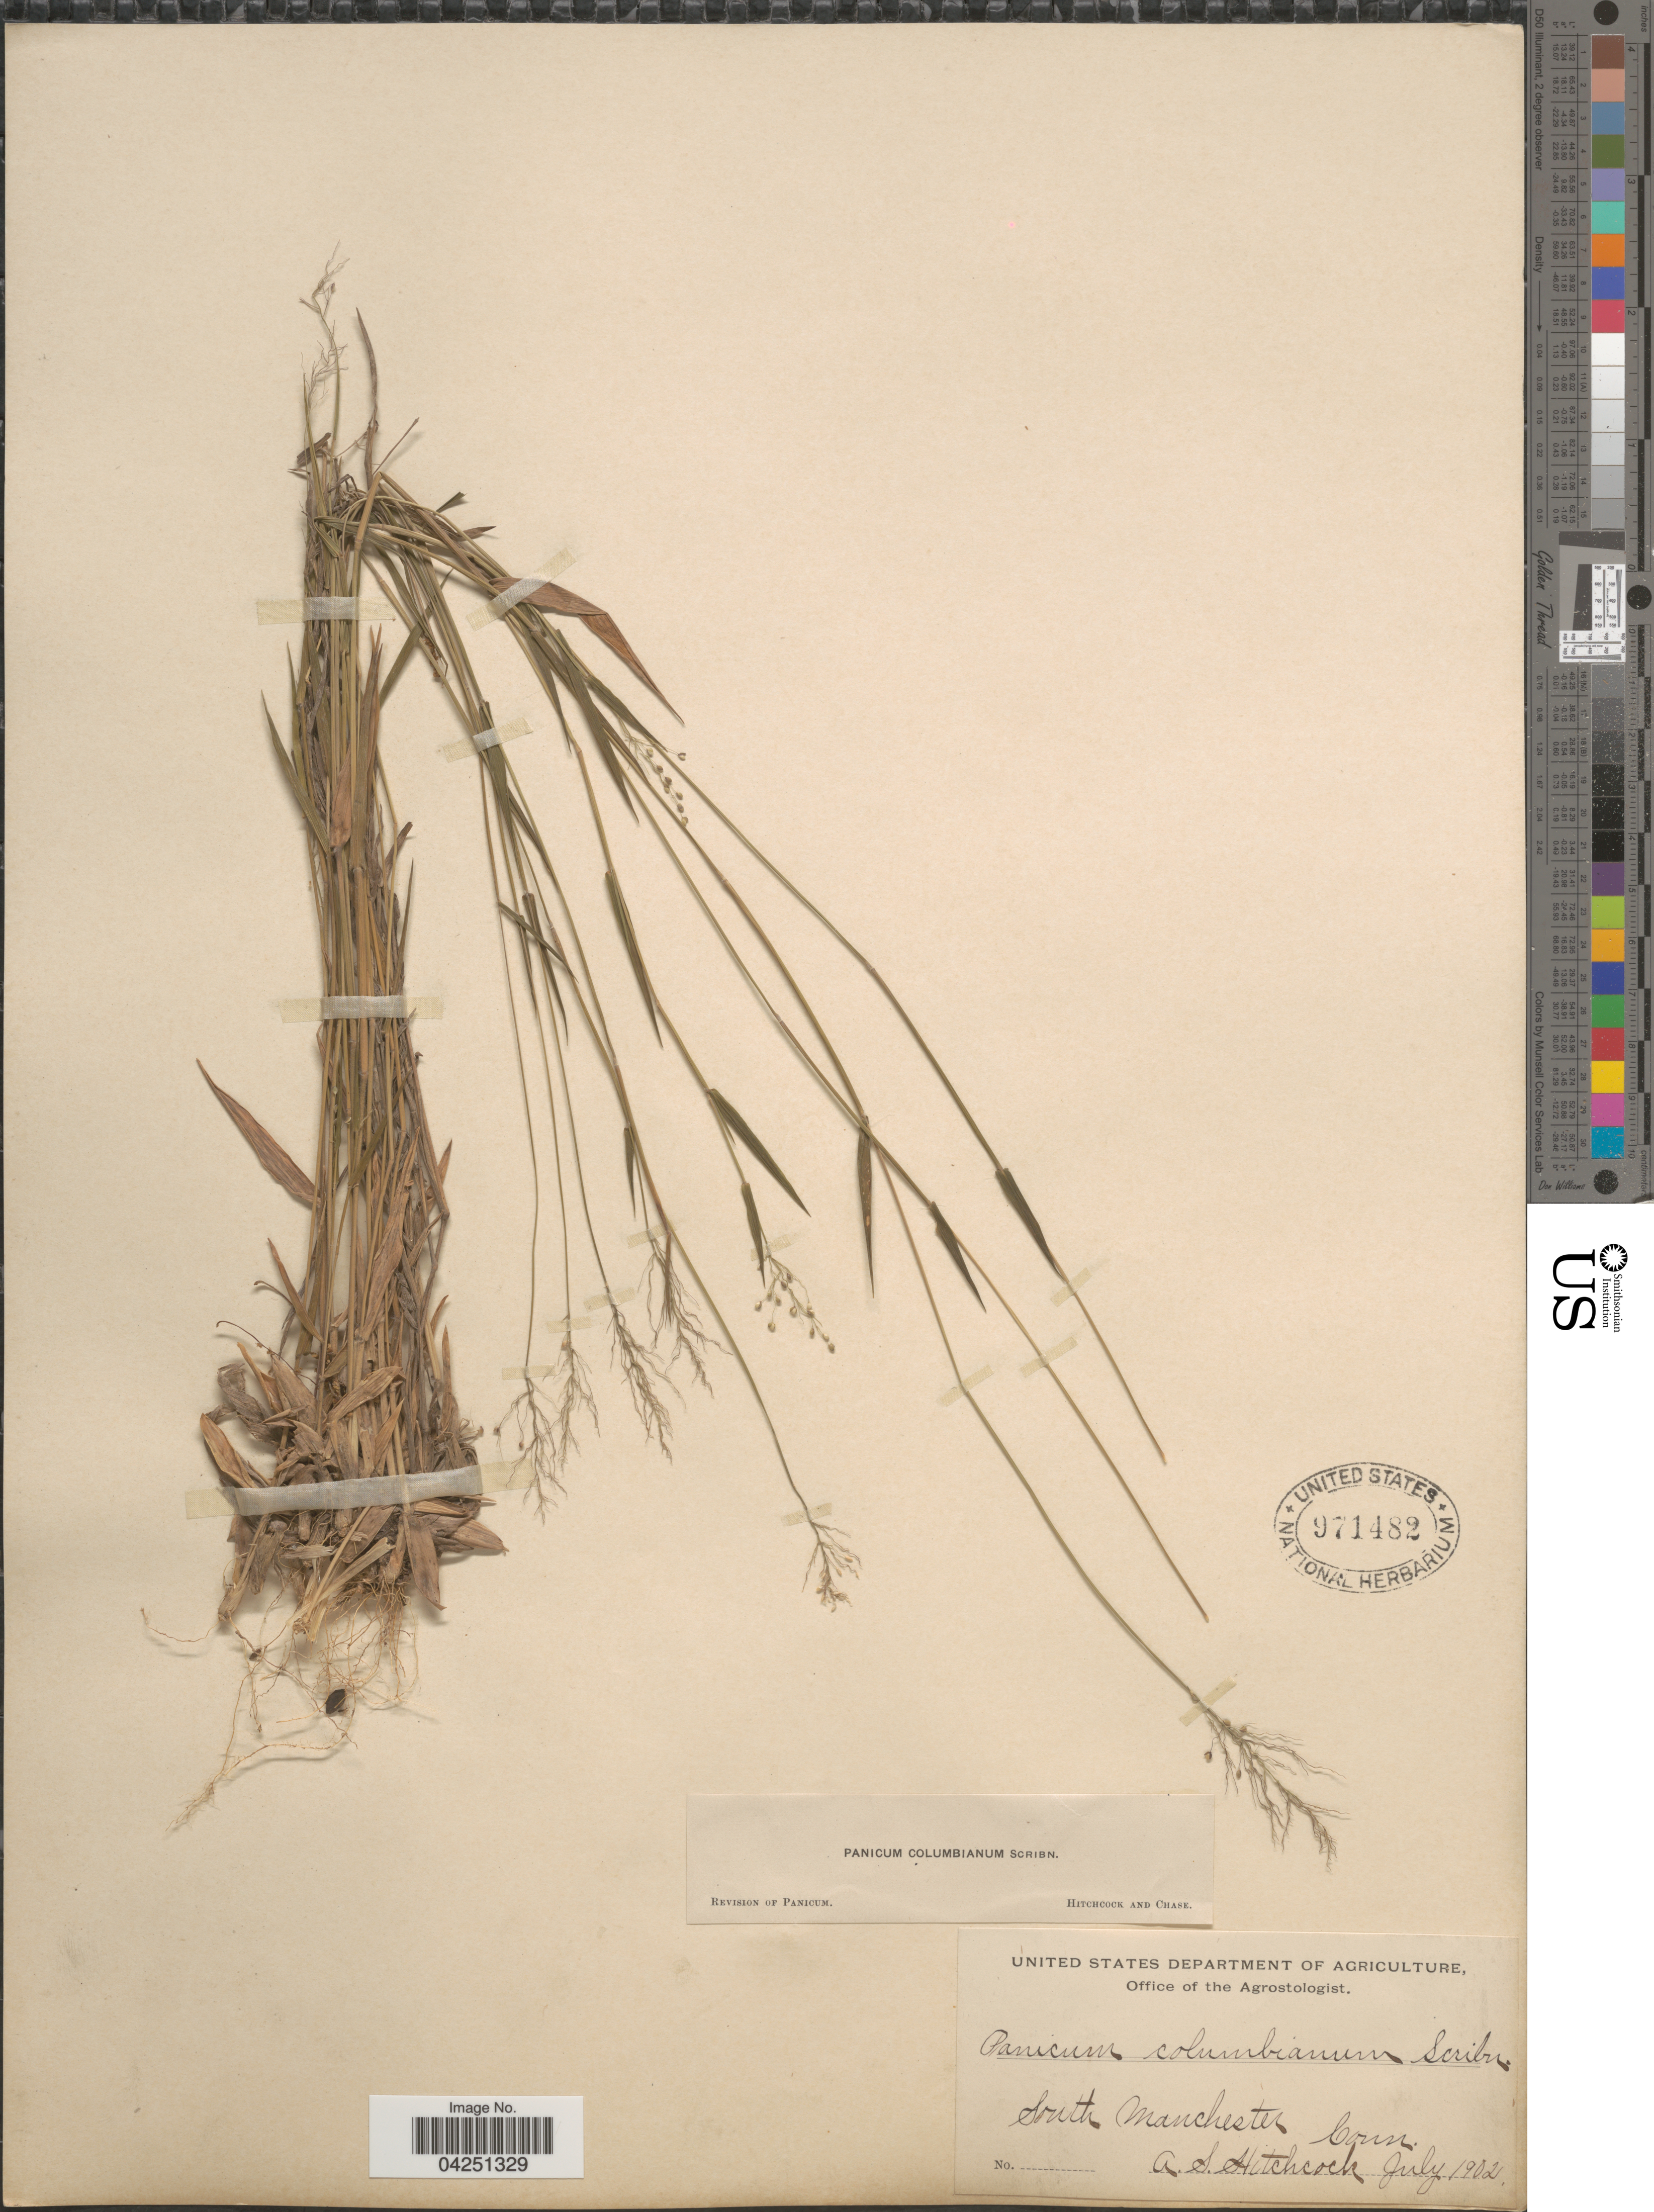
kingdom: Plantae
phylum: Tracheophyta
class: Liliopsida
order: Poales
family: Poaceae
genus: Dichanthelium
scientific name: Dichanthelium acuminatum var. acuminatum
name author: (Sw.) Gould & C.A. Clark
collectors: A. S. Hitchcock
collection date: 1902-07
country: United States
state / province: Connecticut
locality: South Manchester.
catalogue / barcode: US 971482